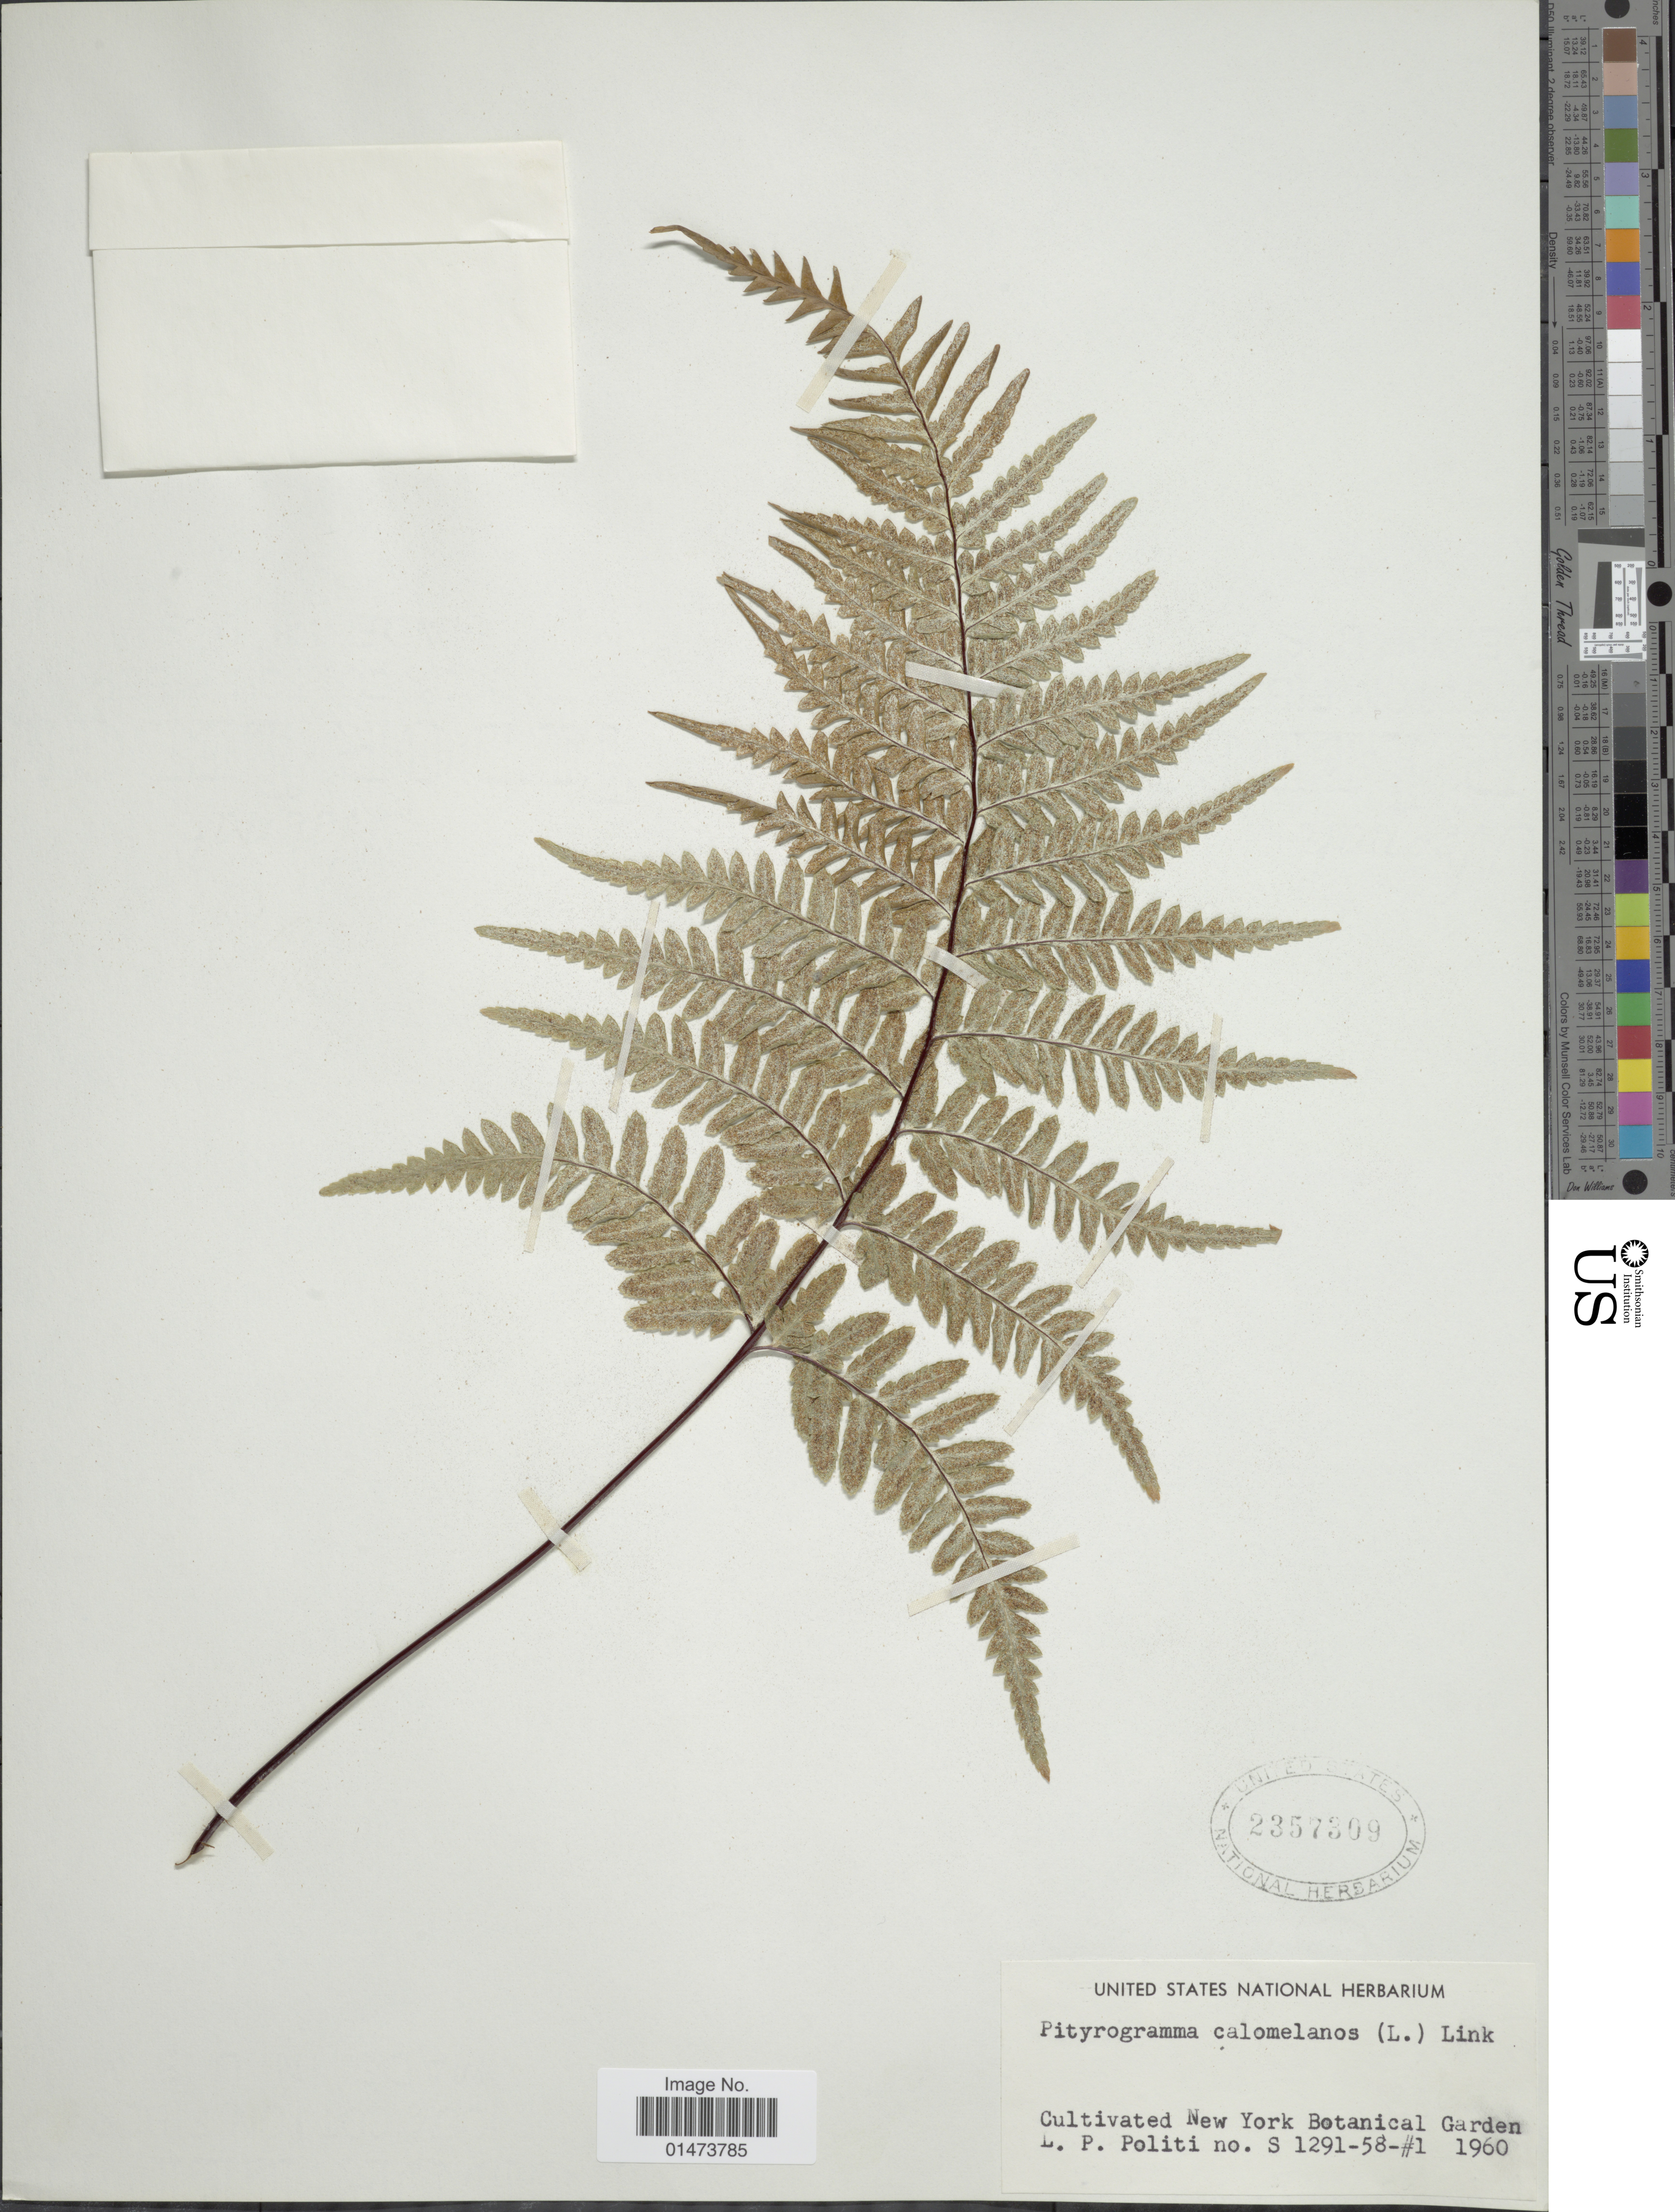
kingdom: Plantae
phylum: Tracheophyta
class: Polypodiopsida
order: Polypodiales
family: Pteridaceae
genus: Pityrogramma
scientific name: Pityrogramma calomelanos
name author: (L.) Link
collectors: L. Politi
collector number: S-1292-58 # 1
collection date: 1960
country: United States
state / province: New York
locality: New york Botanical Garden.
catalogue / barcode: US 2357309